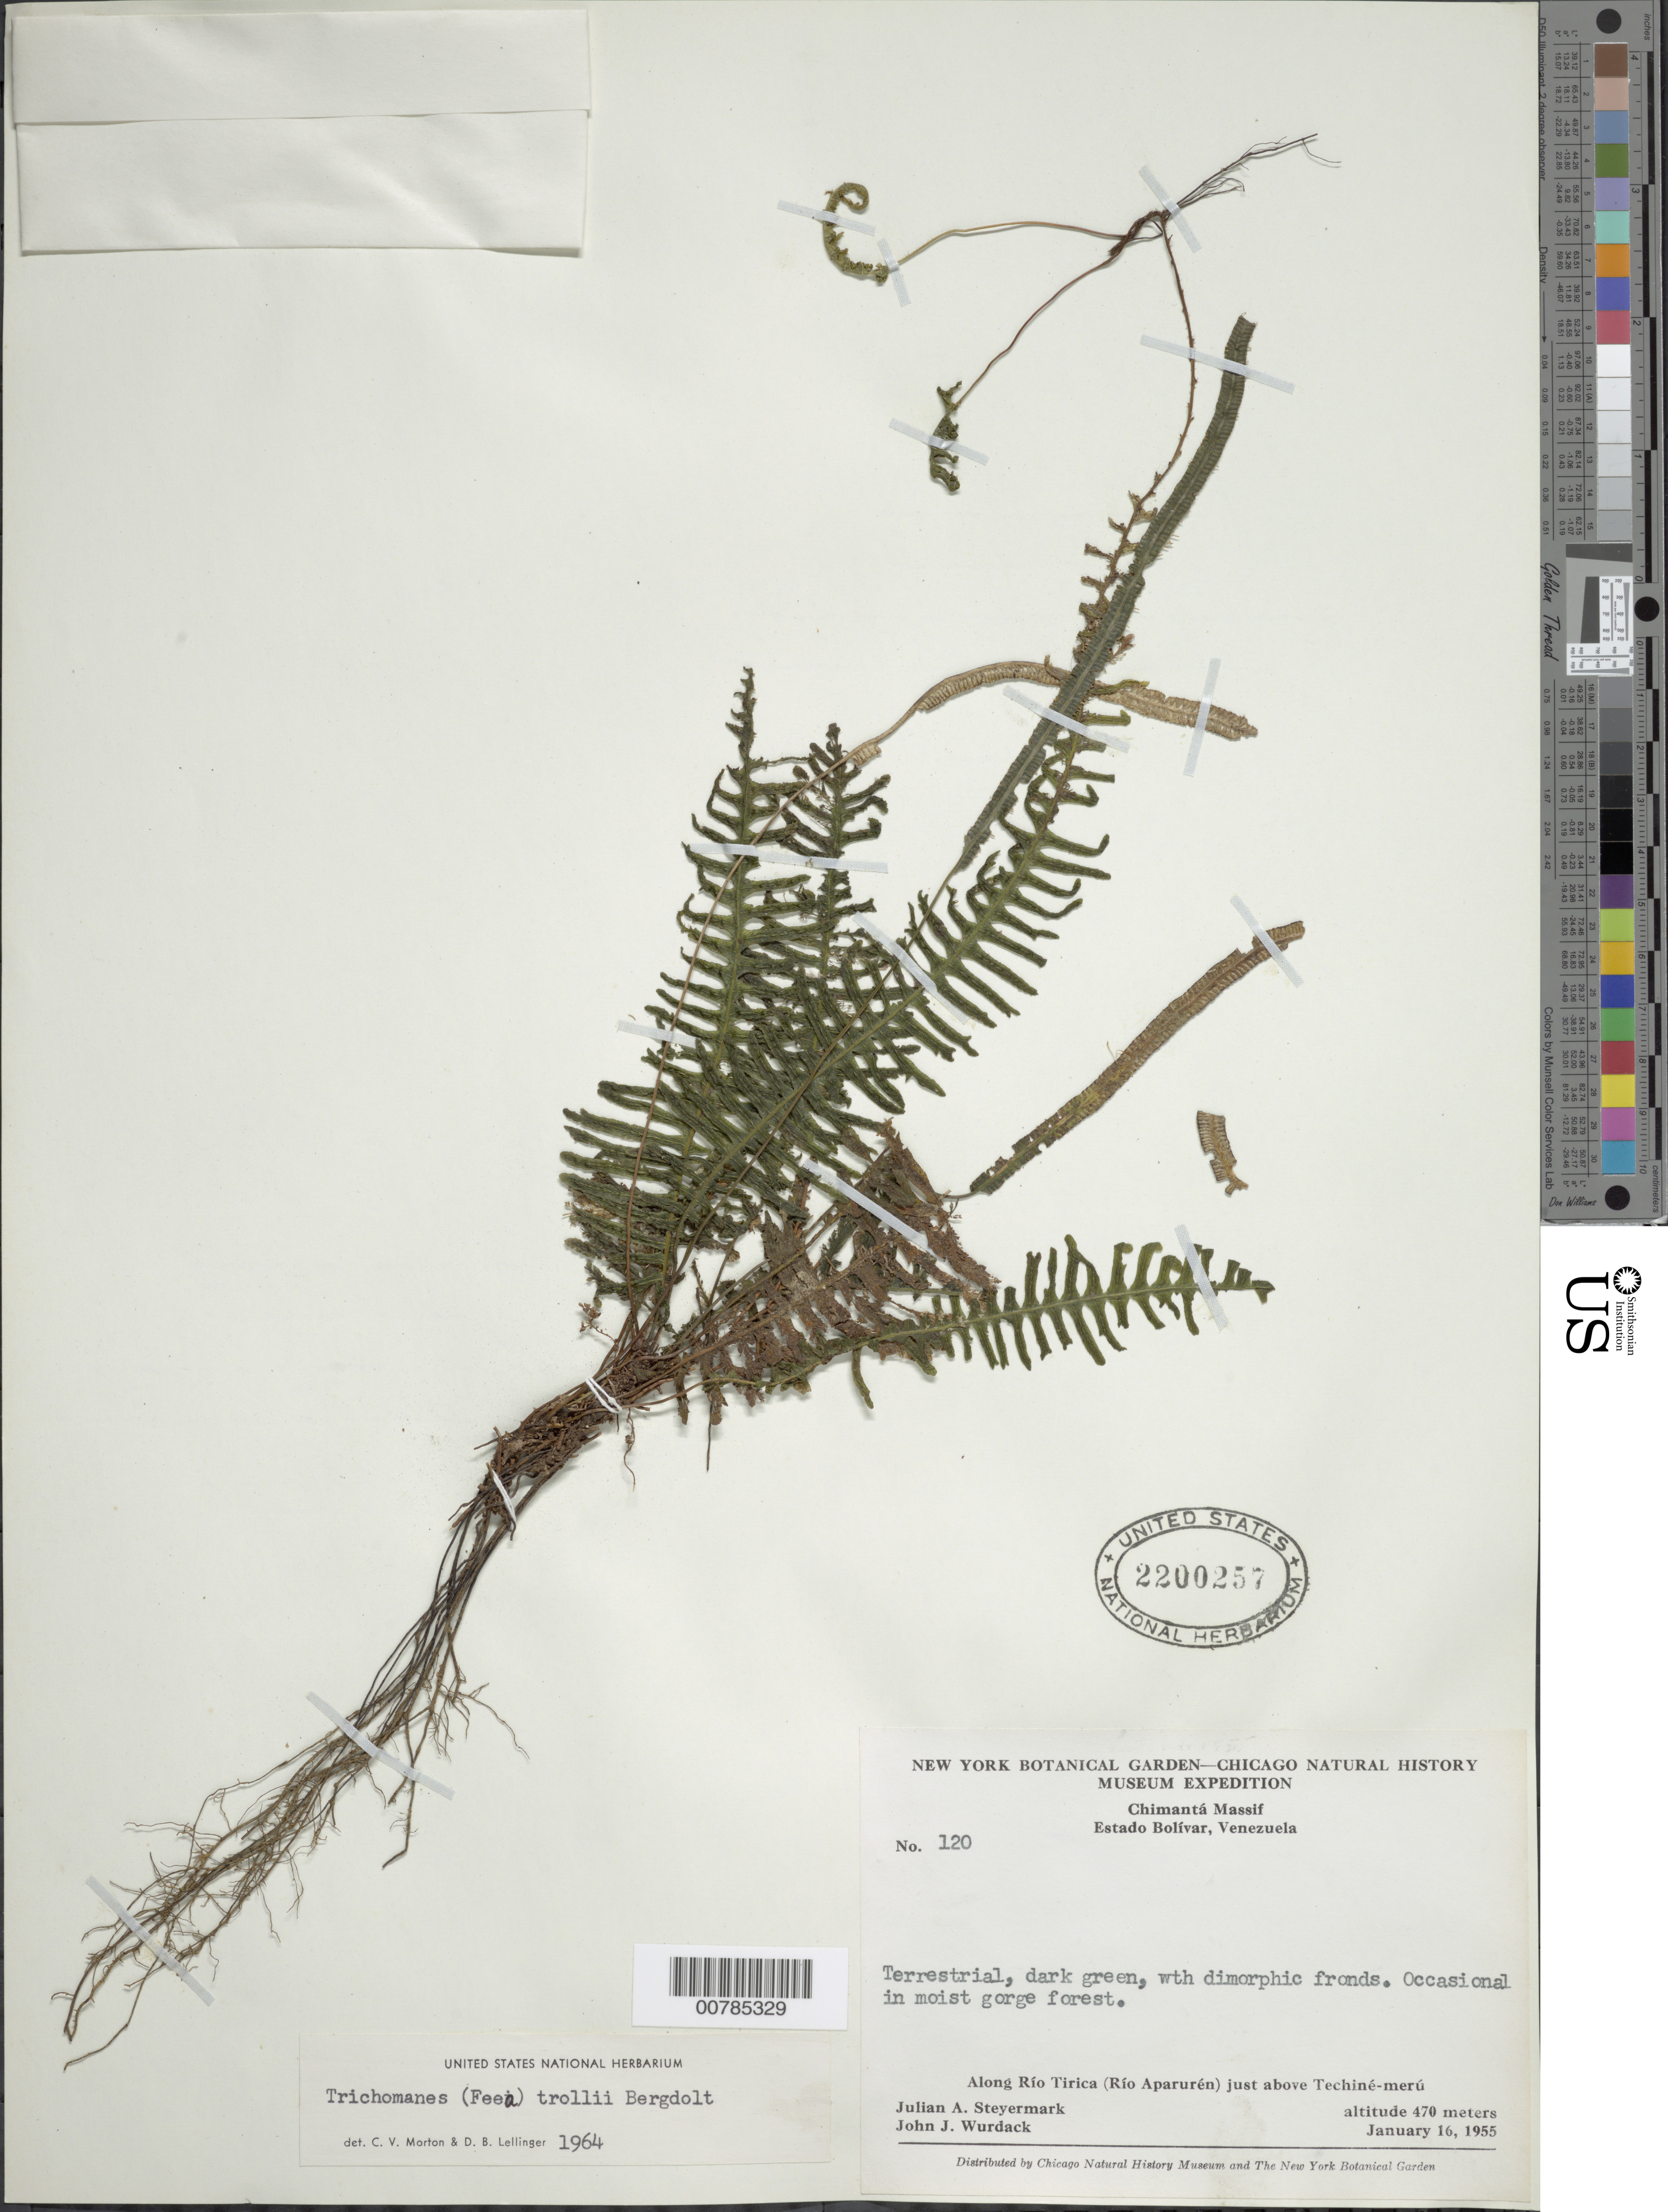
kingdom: Plantae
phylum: Tracheophyta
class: Polypodiopsida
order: Hymenophyllales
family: Hymenophyllaceae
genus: Trichomanes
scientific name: Trichomanes trollii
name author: Bergdolt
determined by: Morton, C. V.; Lellinger, D. B.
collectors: J. Steyermark & J. J. Wurdack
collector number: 55 120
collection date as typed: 16-Jan-55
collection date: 1955-01-16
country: Venezuela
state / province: Bolívar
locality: Chimantá Massif, along Río Tirica (Río Aparurén) just above Techiné-merú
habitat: Moist gorge forest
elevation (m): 470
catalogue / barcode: US 2200257